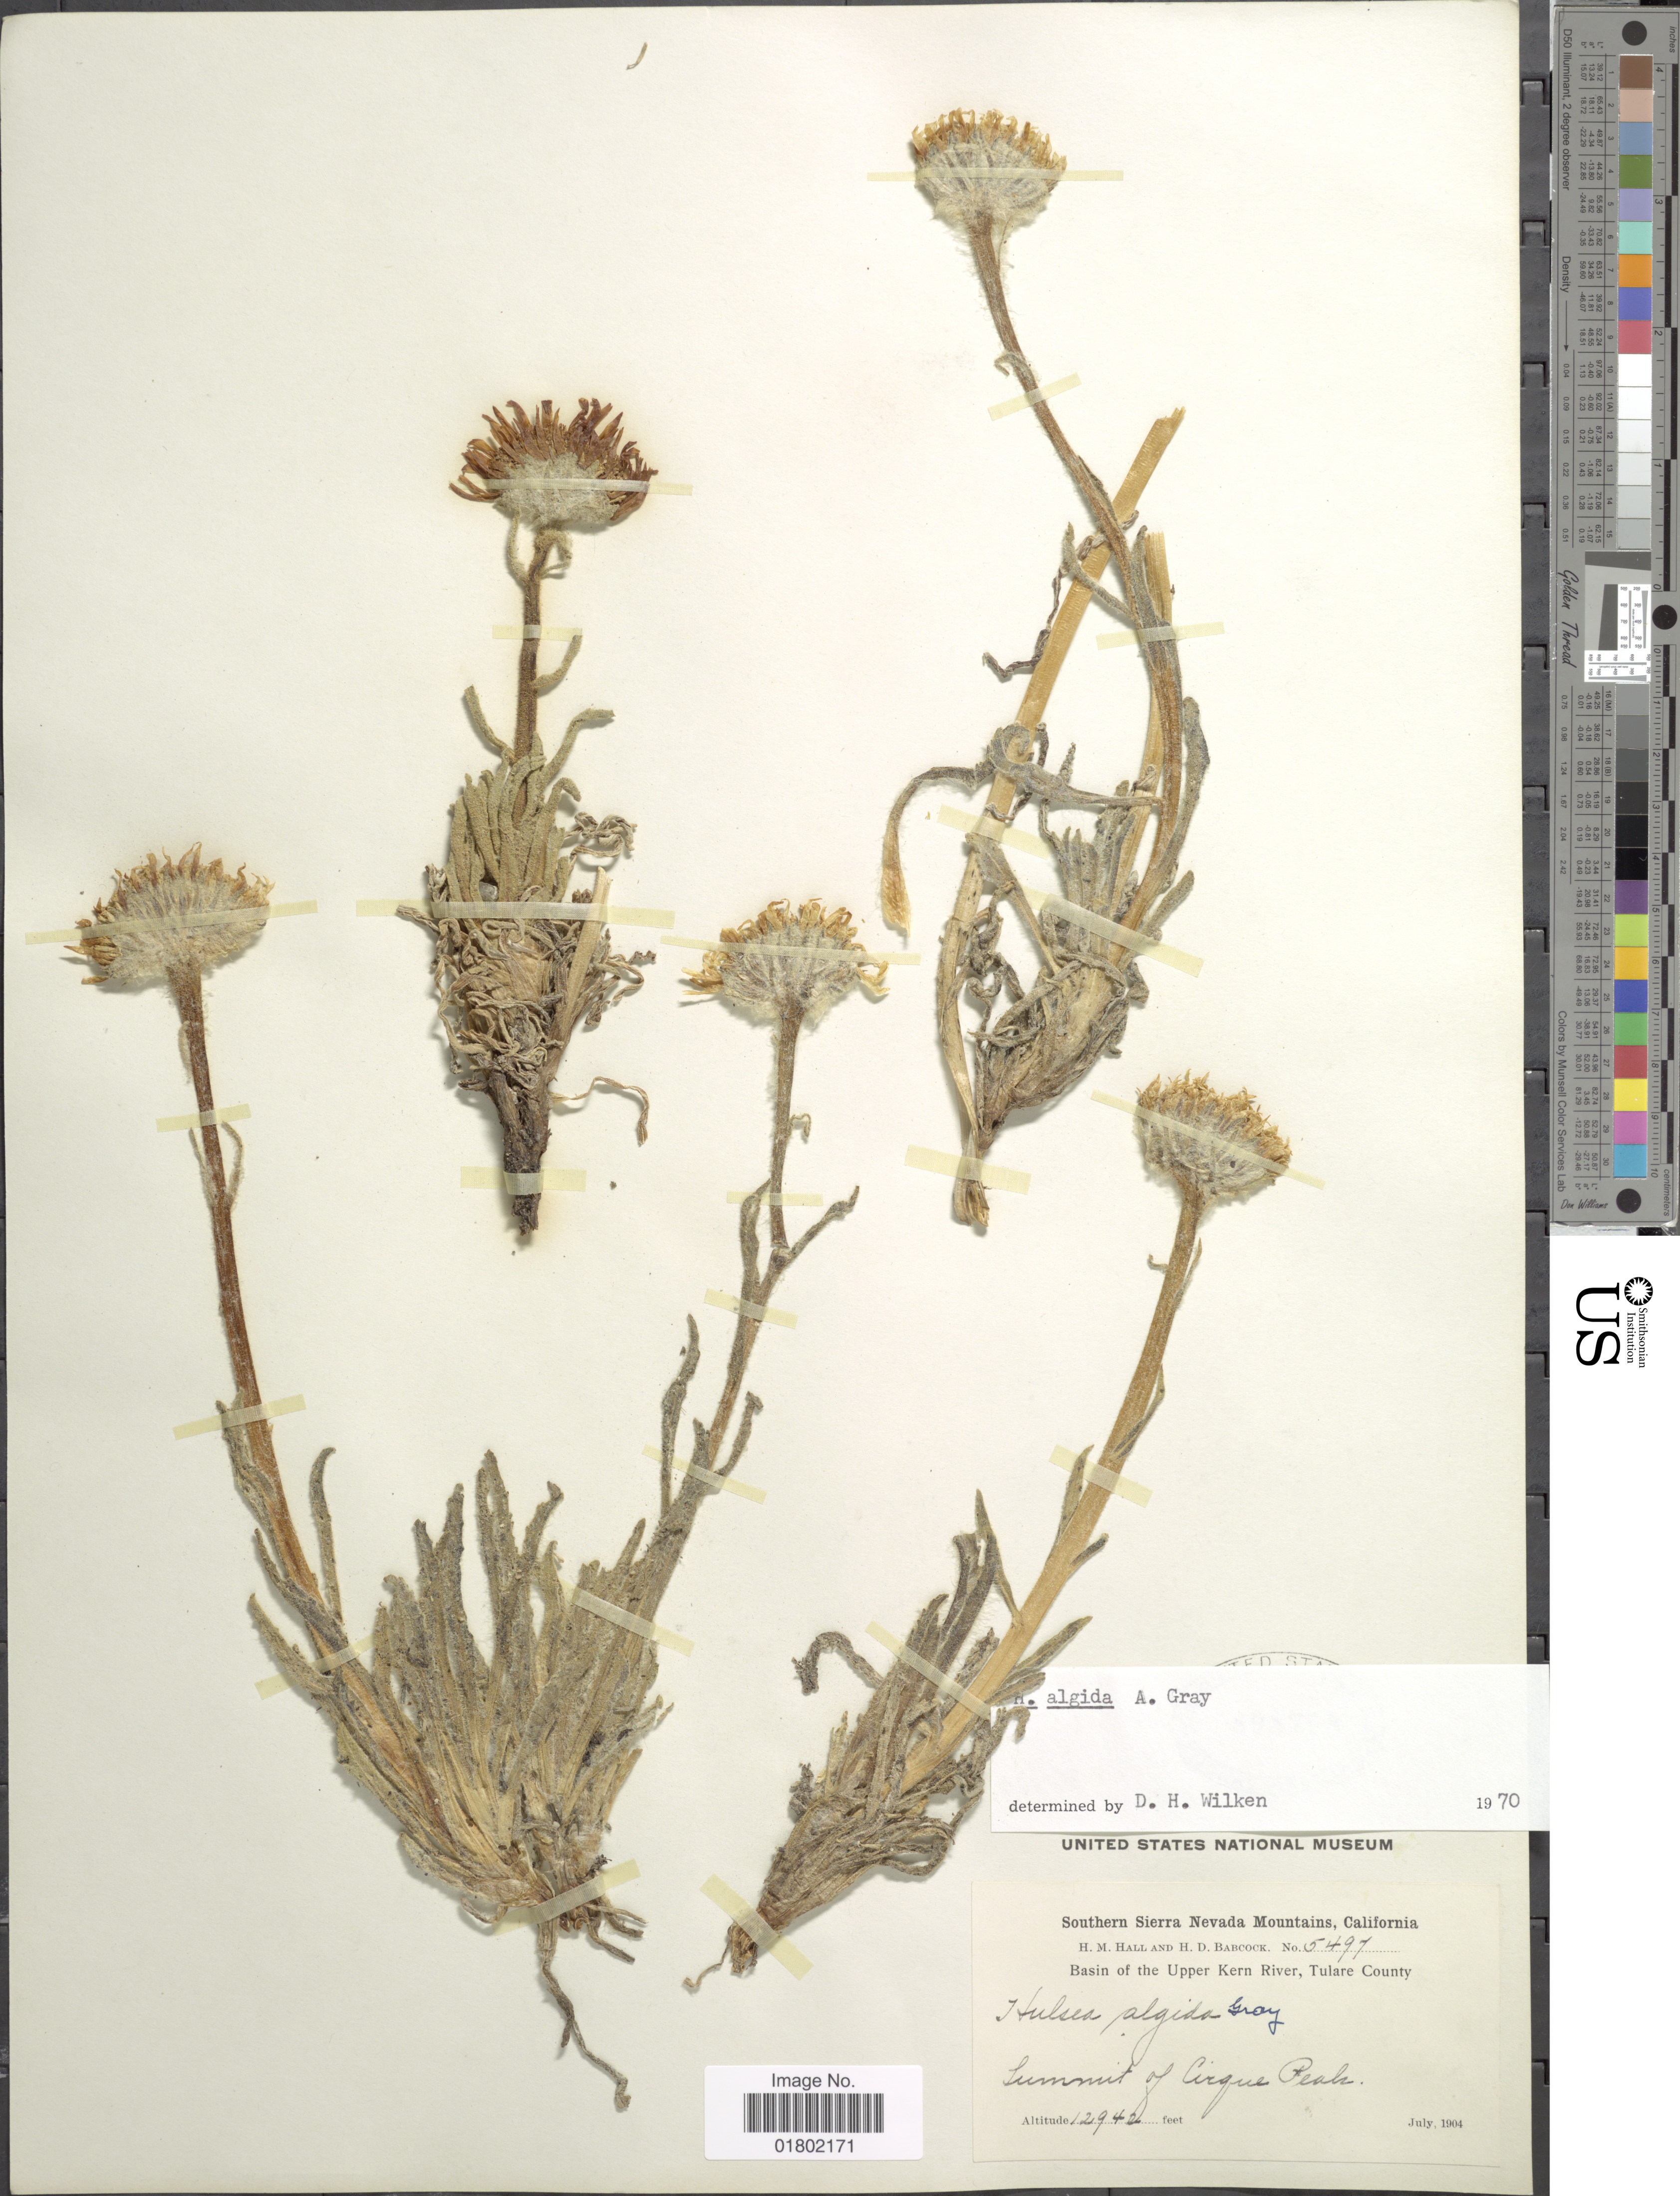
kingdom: Plantae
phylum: Tracheophyta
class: Magnoliopsida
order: Asterales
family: Asteraceae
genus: Hulsea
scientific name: Hulsea algida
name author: A. Gray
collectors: H. M. Hall & H. Babcock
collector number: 5497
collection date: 1904-07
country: United States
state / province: California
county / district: Tulare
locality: Southern Sierra Nevada, Basin of the Upper Kern River, Tulare County, summit of Cirque Peak